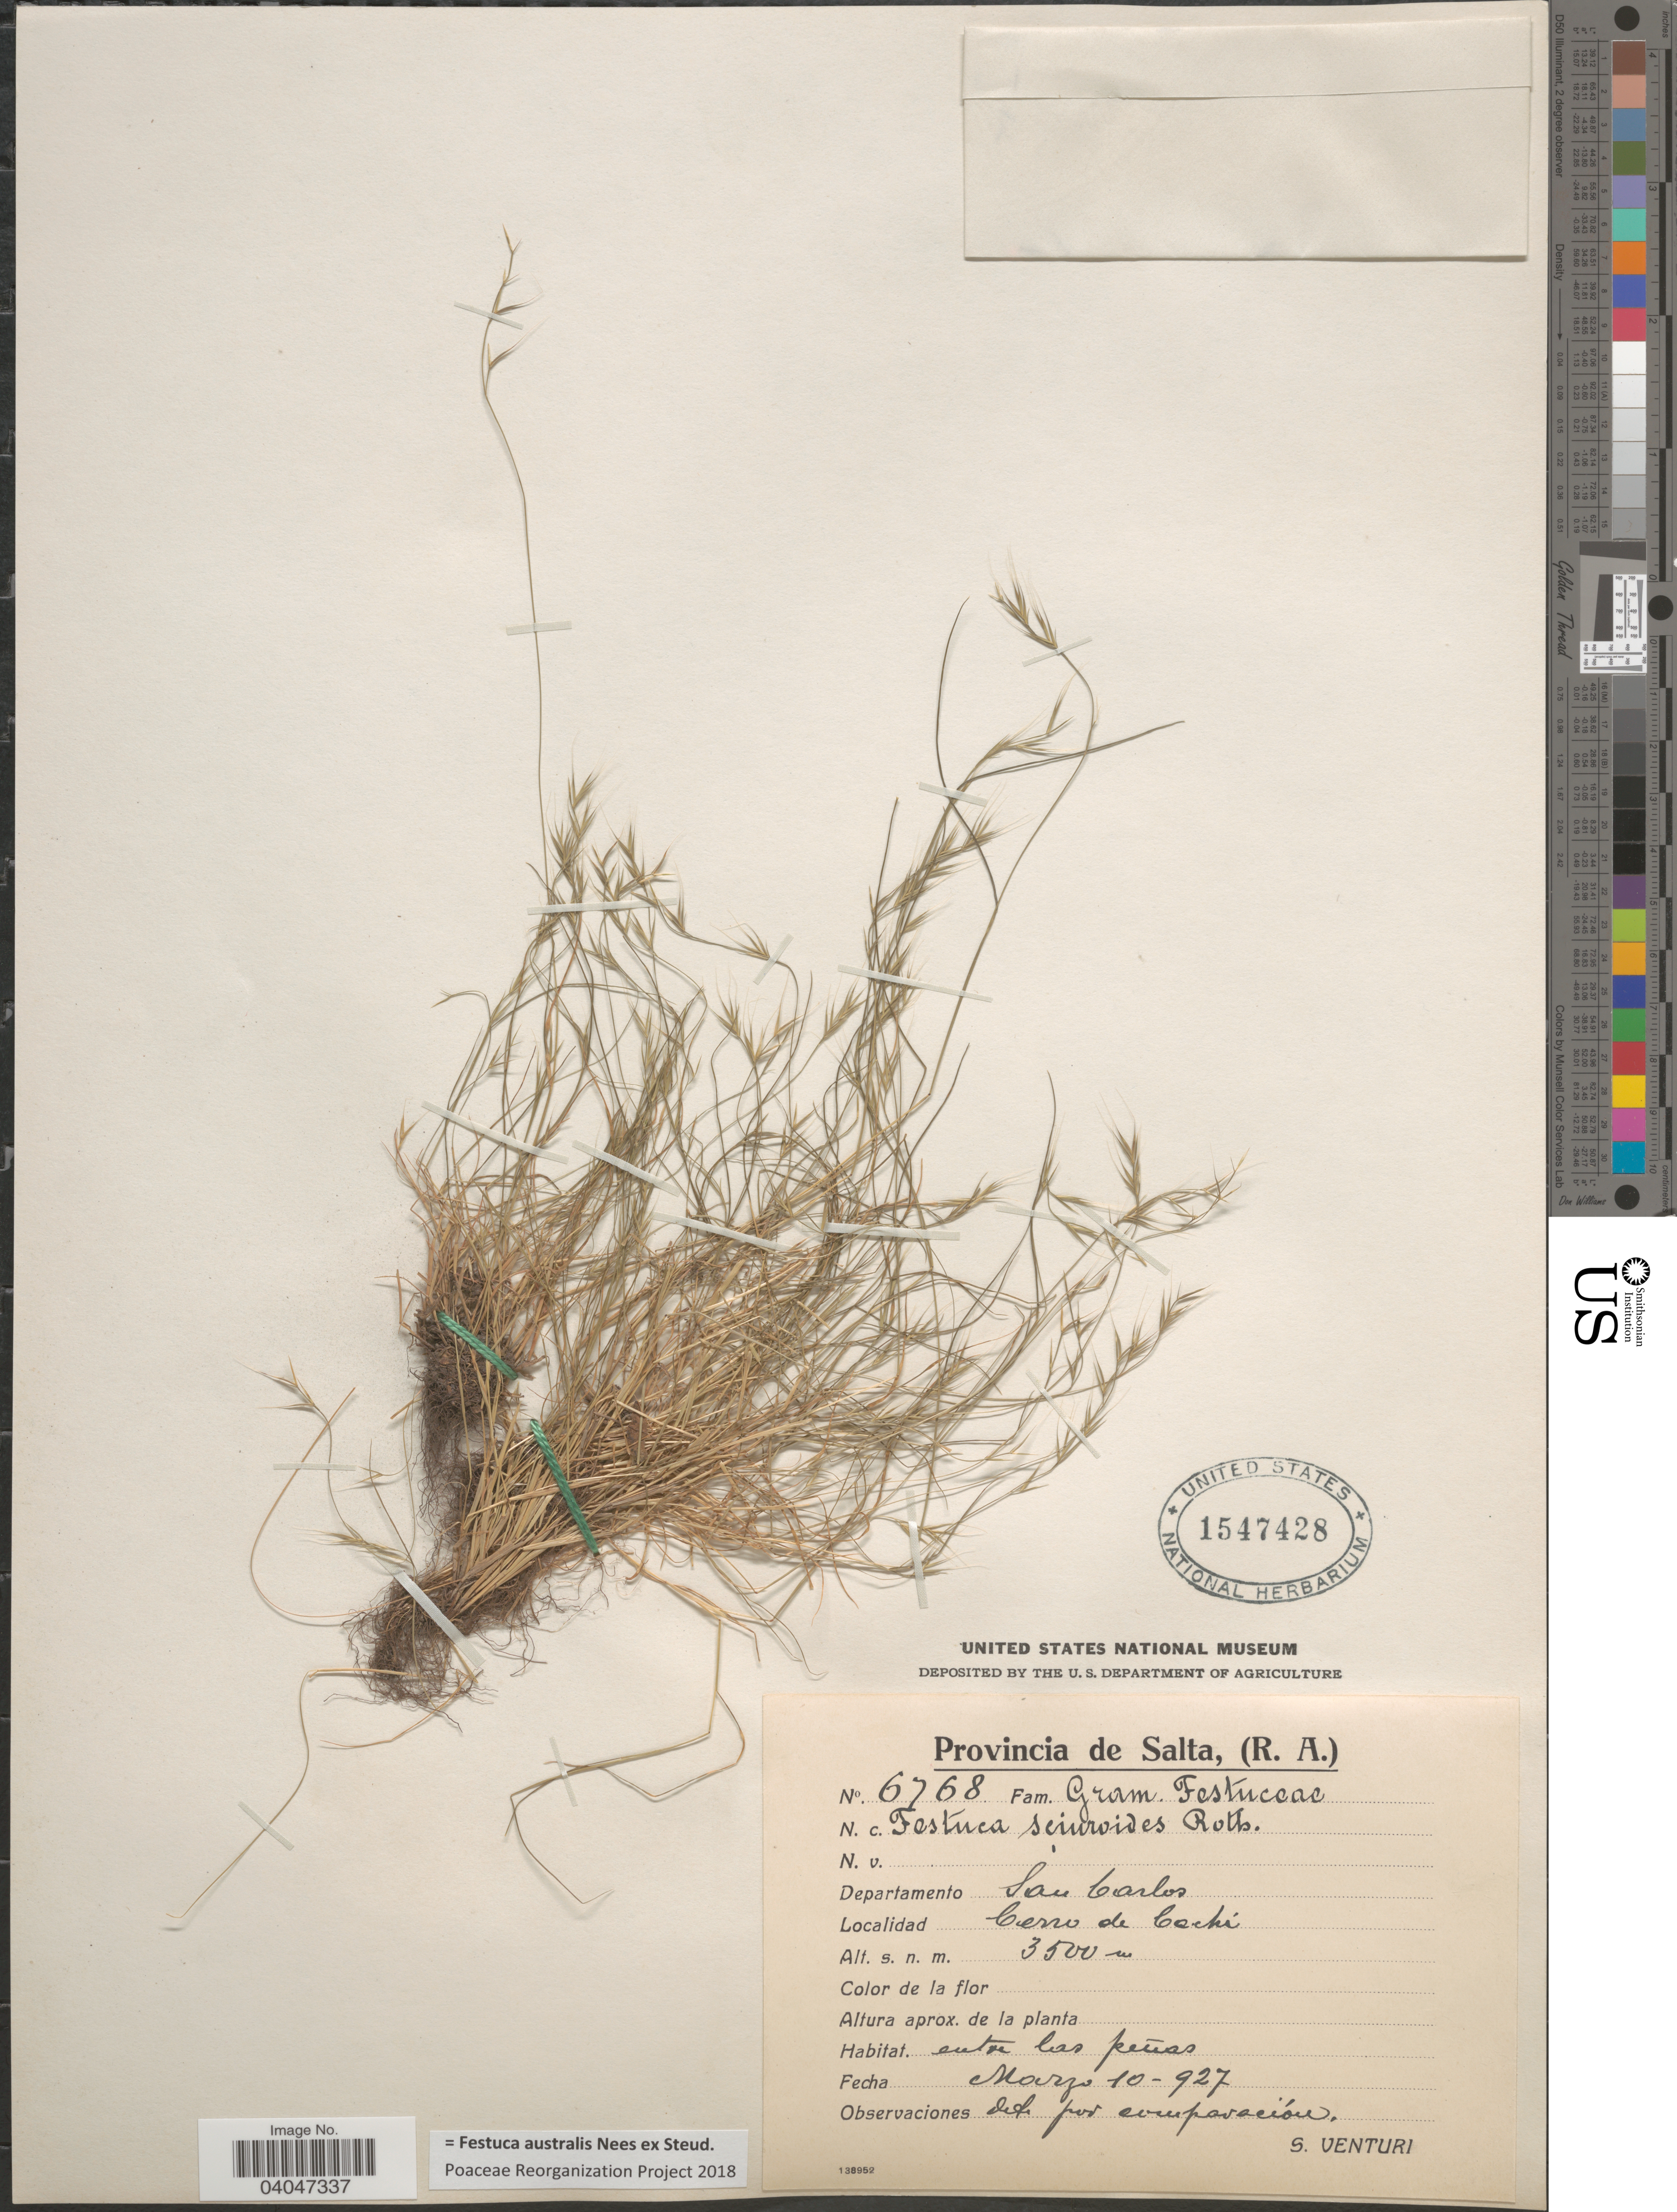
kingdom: Plantae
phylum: Tracheophyta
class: Liliopsida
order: Poales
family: Poaceae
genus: Festuca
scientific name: Festuca australis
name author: Nees ex Steud.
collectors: S. Venturi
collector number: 6768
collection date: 1927-03-10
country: Argentina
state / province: Salta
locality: Departamento San Carlos. Cerro de Cachi.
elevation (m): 3500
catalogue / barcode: US 1547428